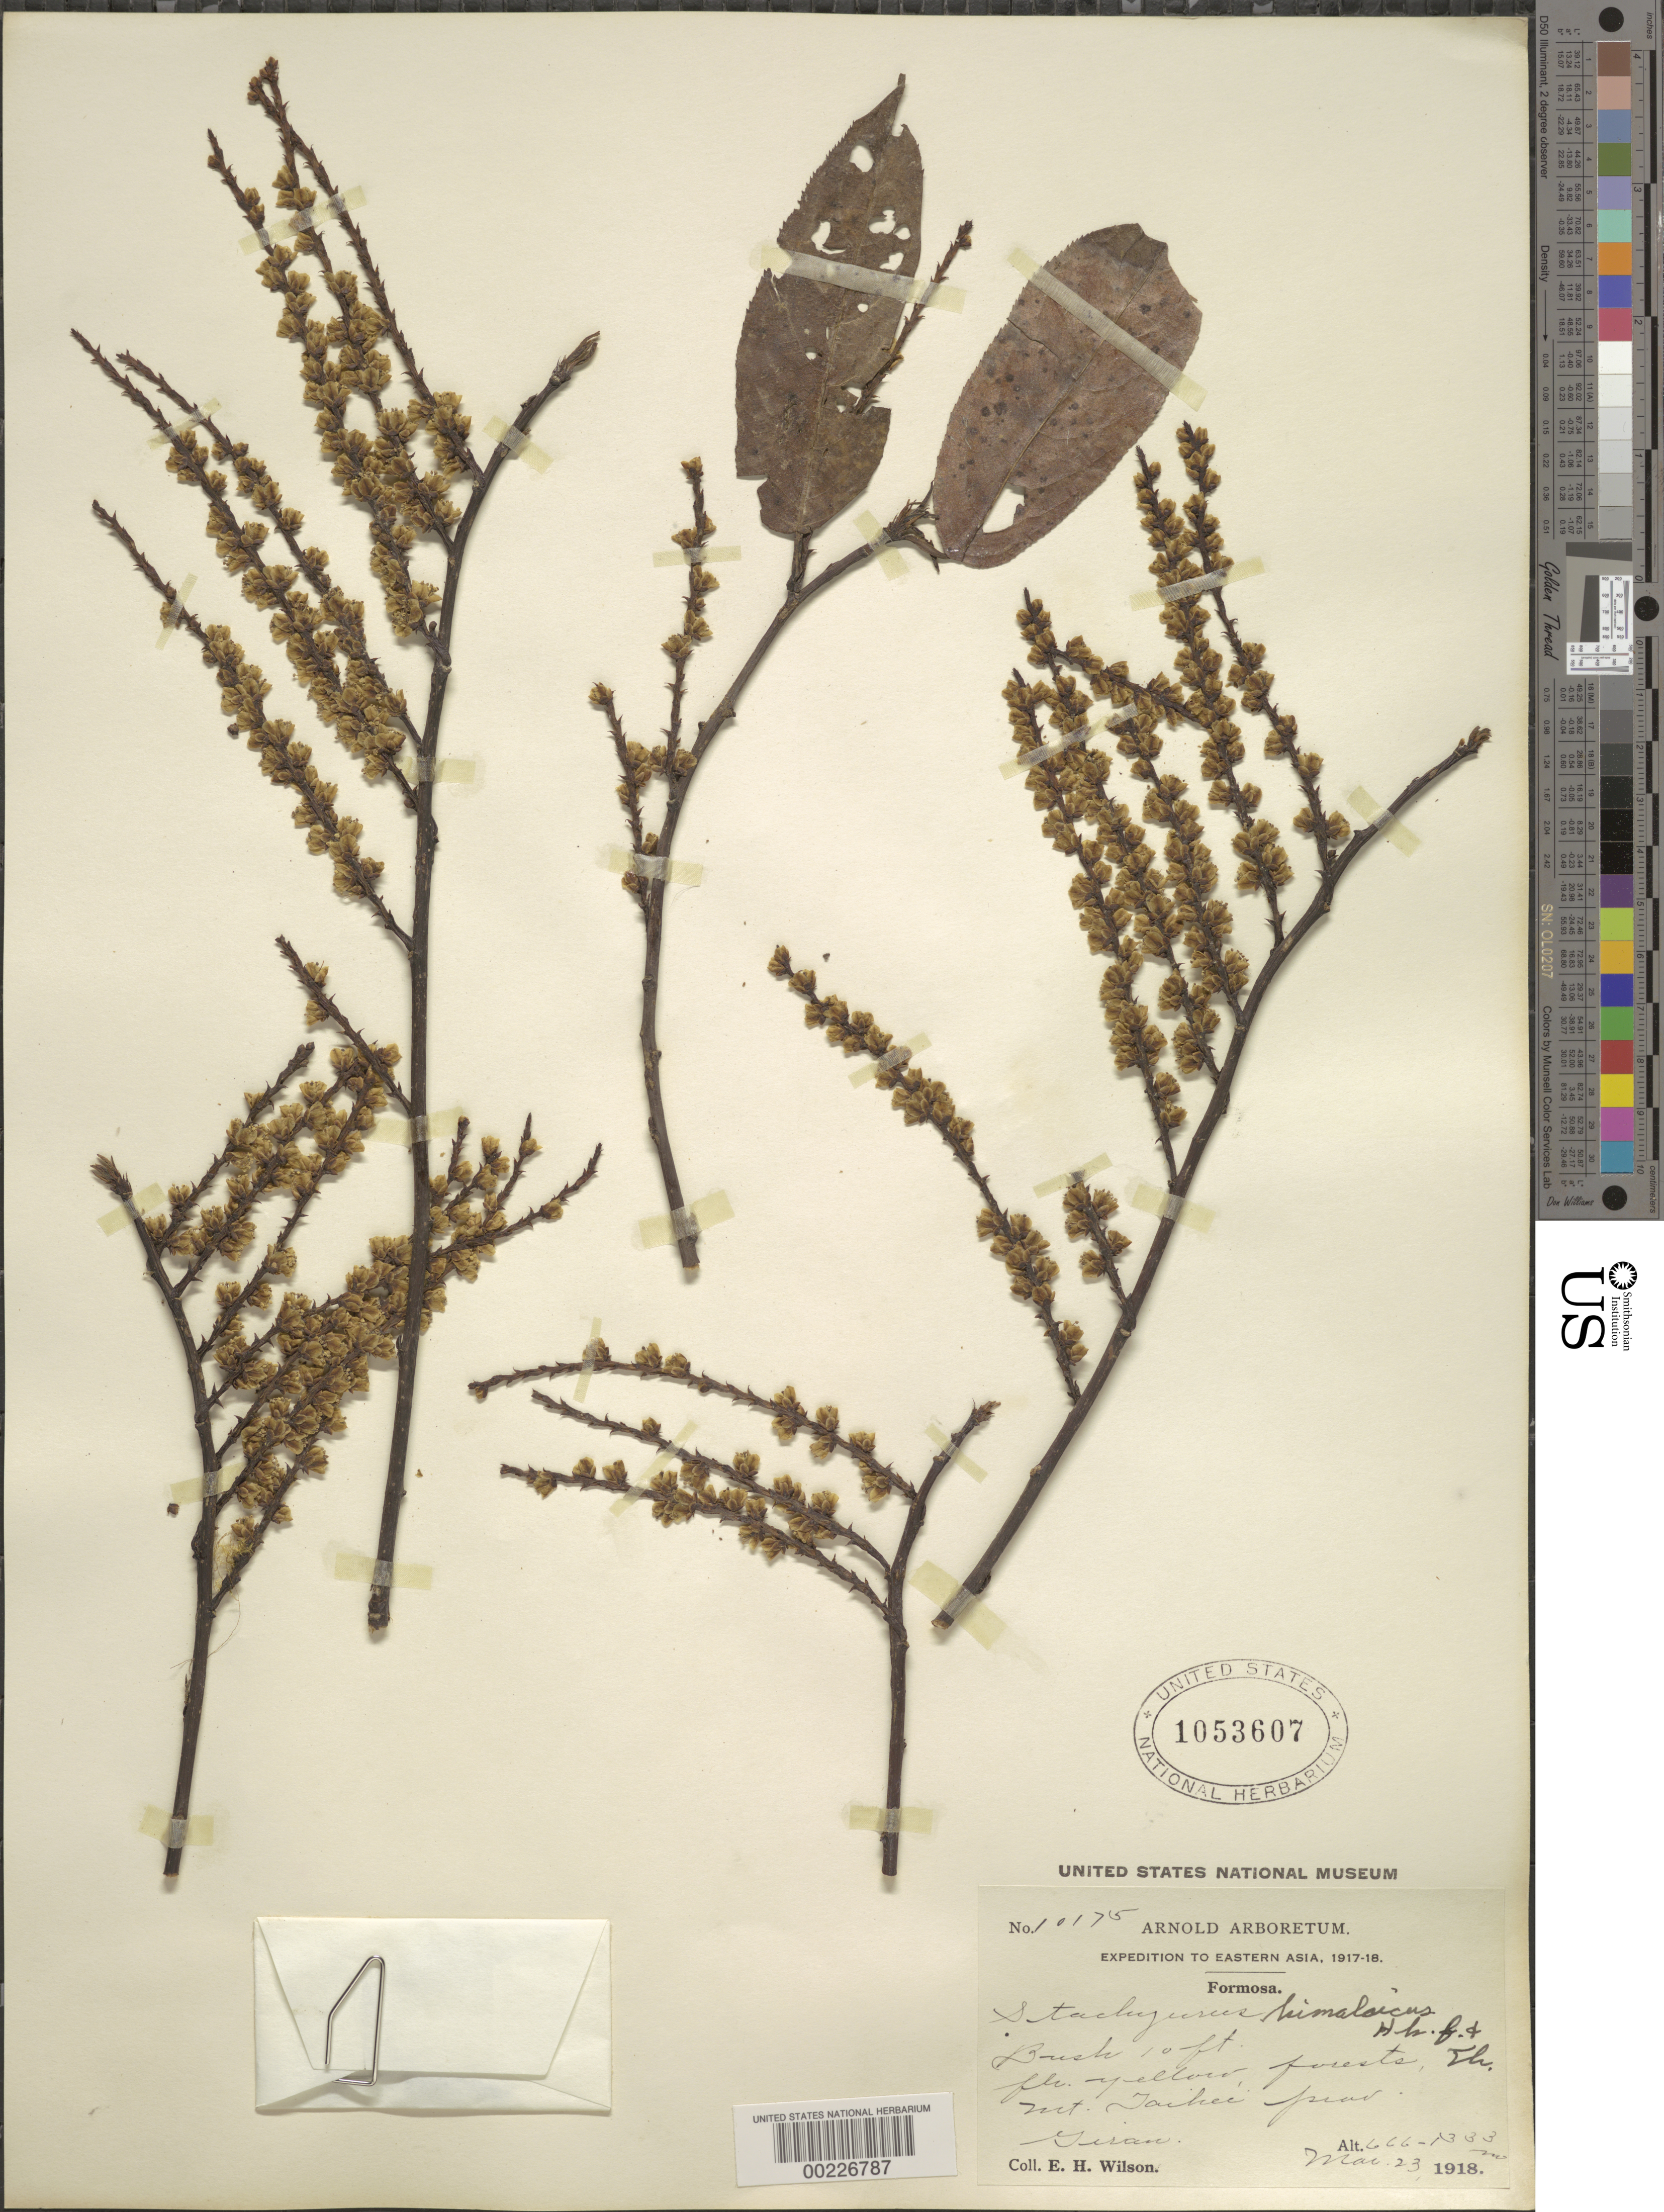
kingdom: Plantae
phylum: Tracheophyta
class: Magnoliopsida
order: Crossosomatales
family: Stachyuraceae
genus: Stachyurus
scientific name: Stachyurus himalaicus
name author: Hook. f. & Thomson ex Benth.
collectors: E. H. Wilson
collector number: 10175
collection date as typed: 23 Mar 1918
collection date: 1918-03-23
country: Taiwan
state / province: Giran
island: Taiwan [Formosa]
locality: Mt. taihee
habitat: Forests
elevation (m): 666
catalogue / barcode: US 1053607